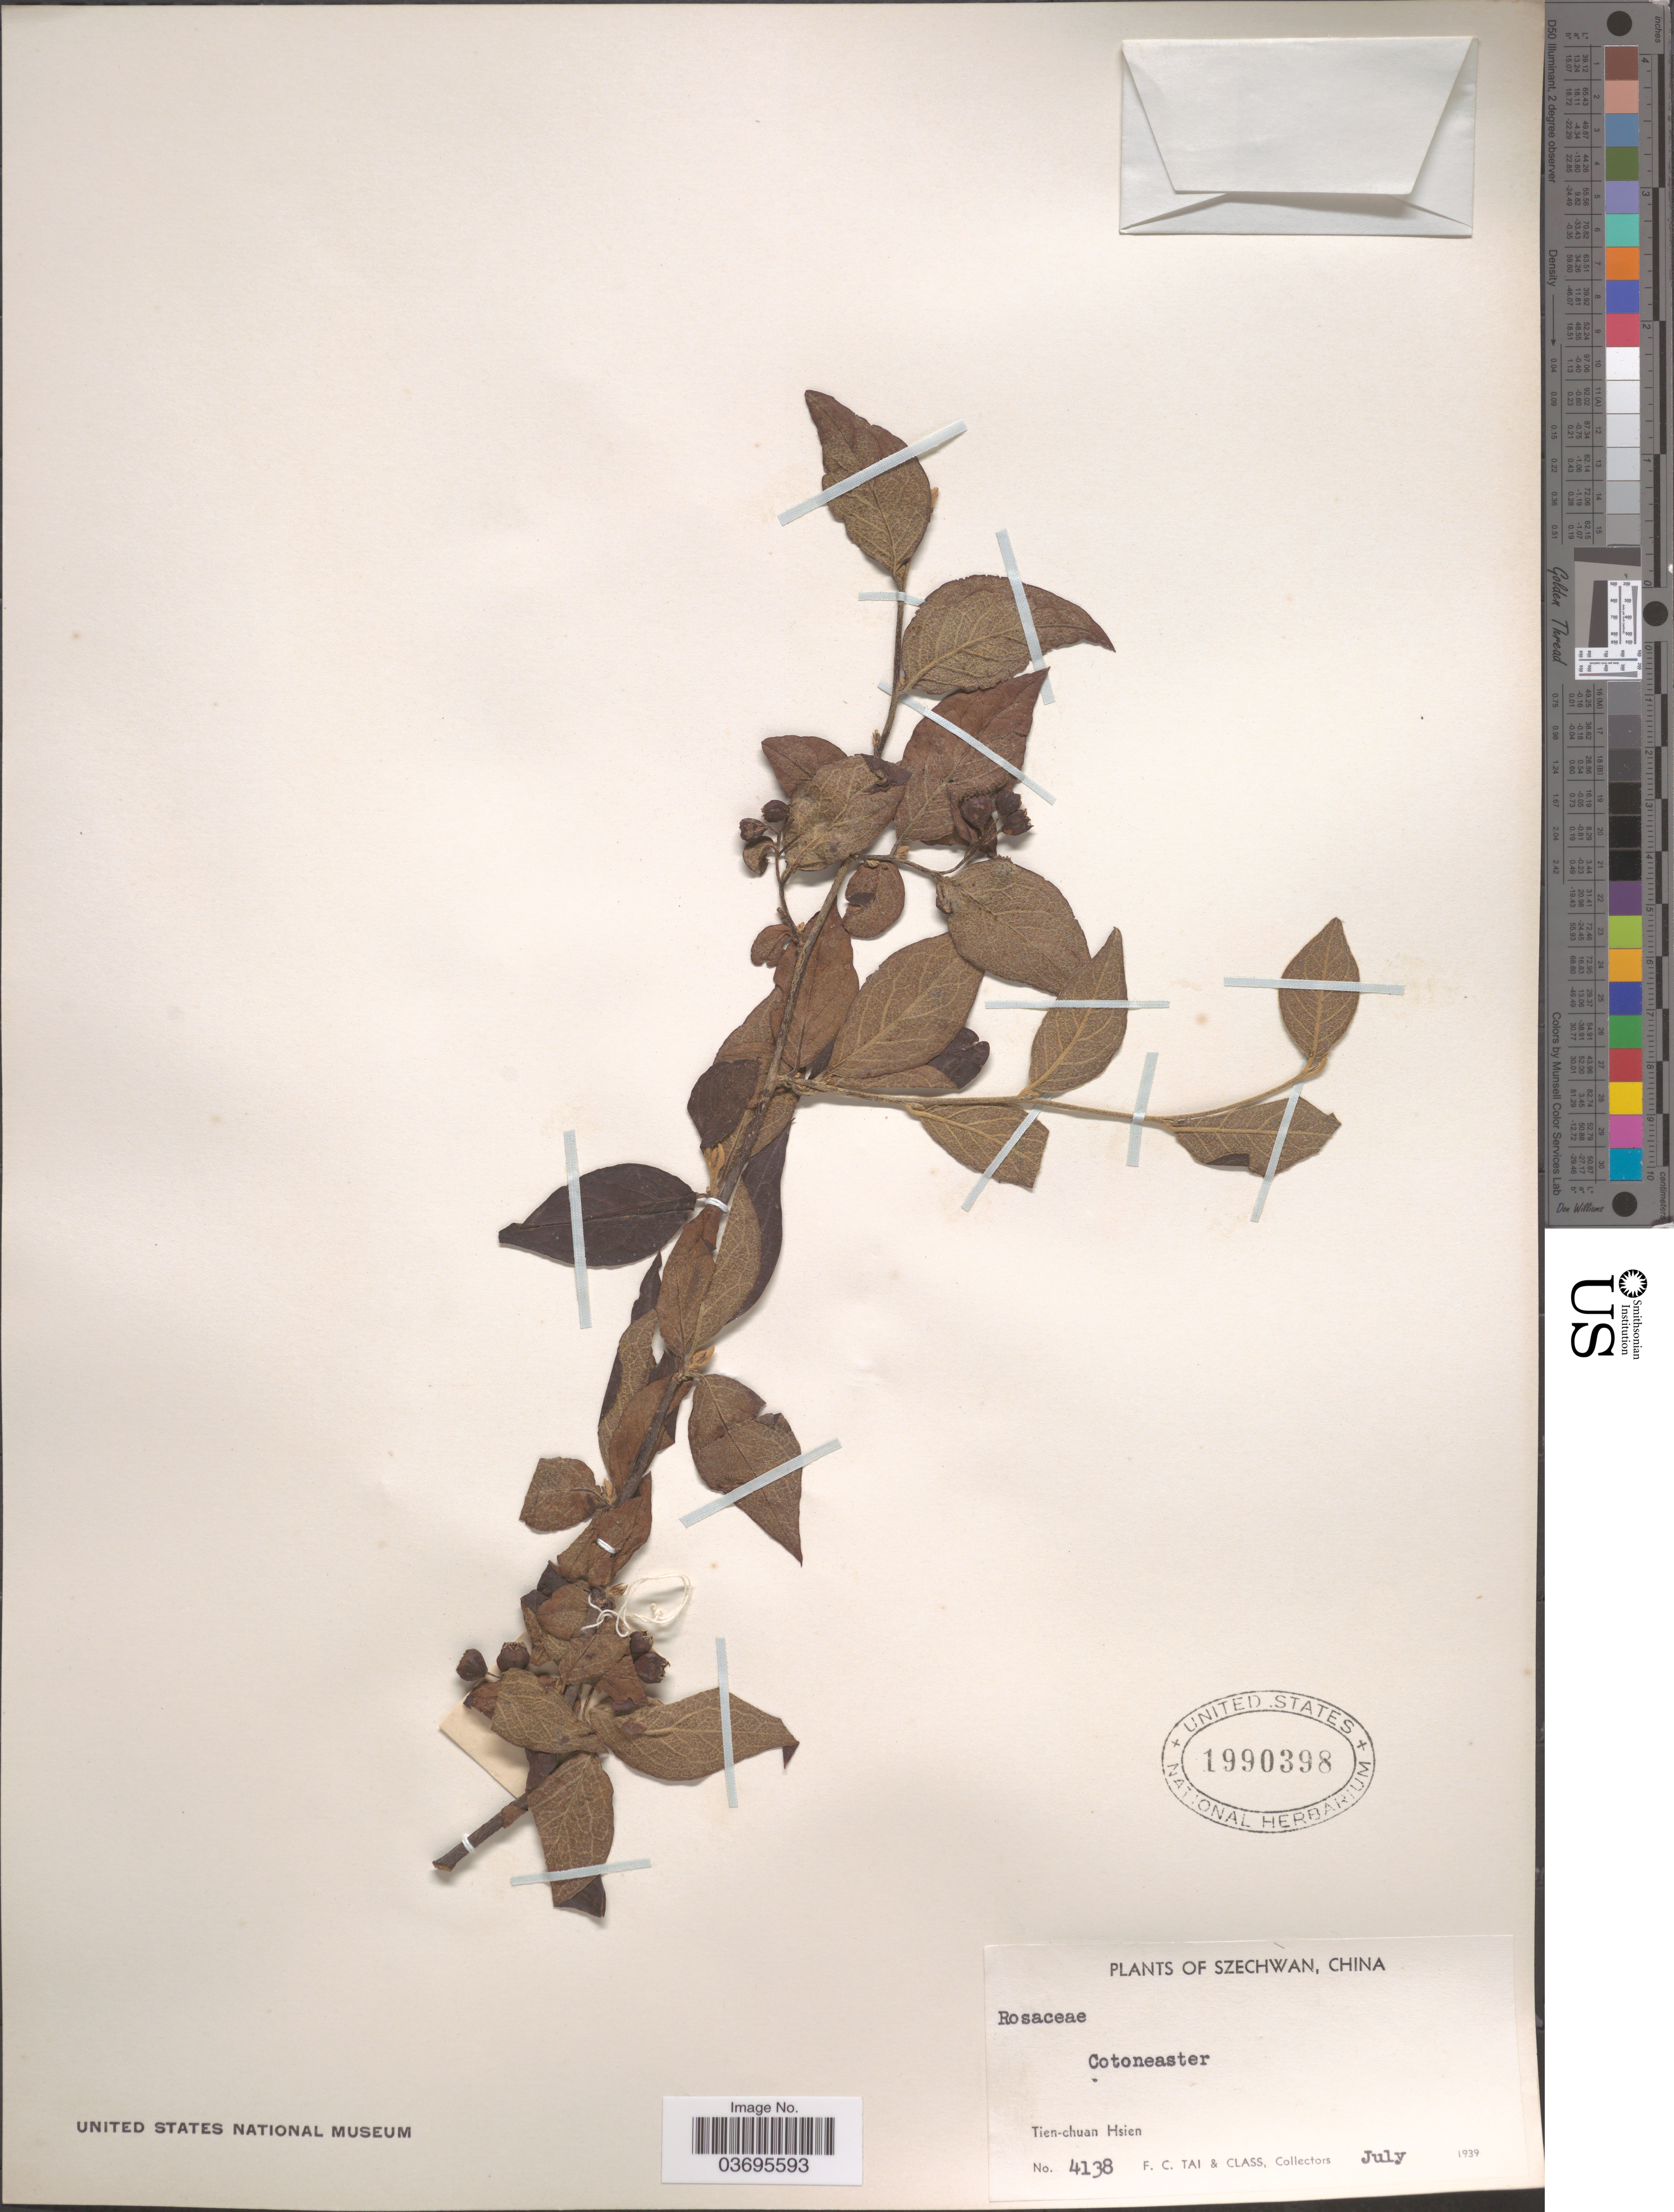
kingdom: Plantae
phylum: Tracheophyta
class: Magnoliopsida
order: Rosales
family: Rosaceae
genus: Cotoneaster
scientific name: Cotoneaster sp.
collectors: F. Tai & Class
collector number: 4138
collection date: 1939-07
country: China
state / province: Sichuan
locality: Szechwan. Tien-chuan Hsien.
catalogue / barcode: US 1990398